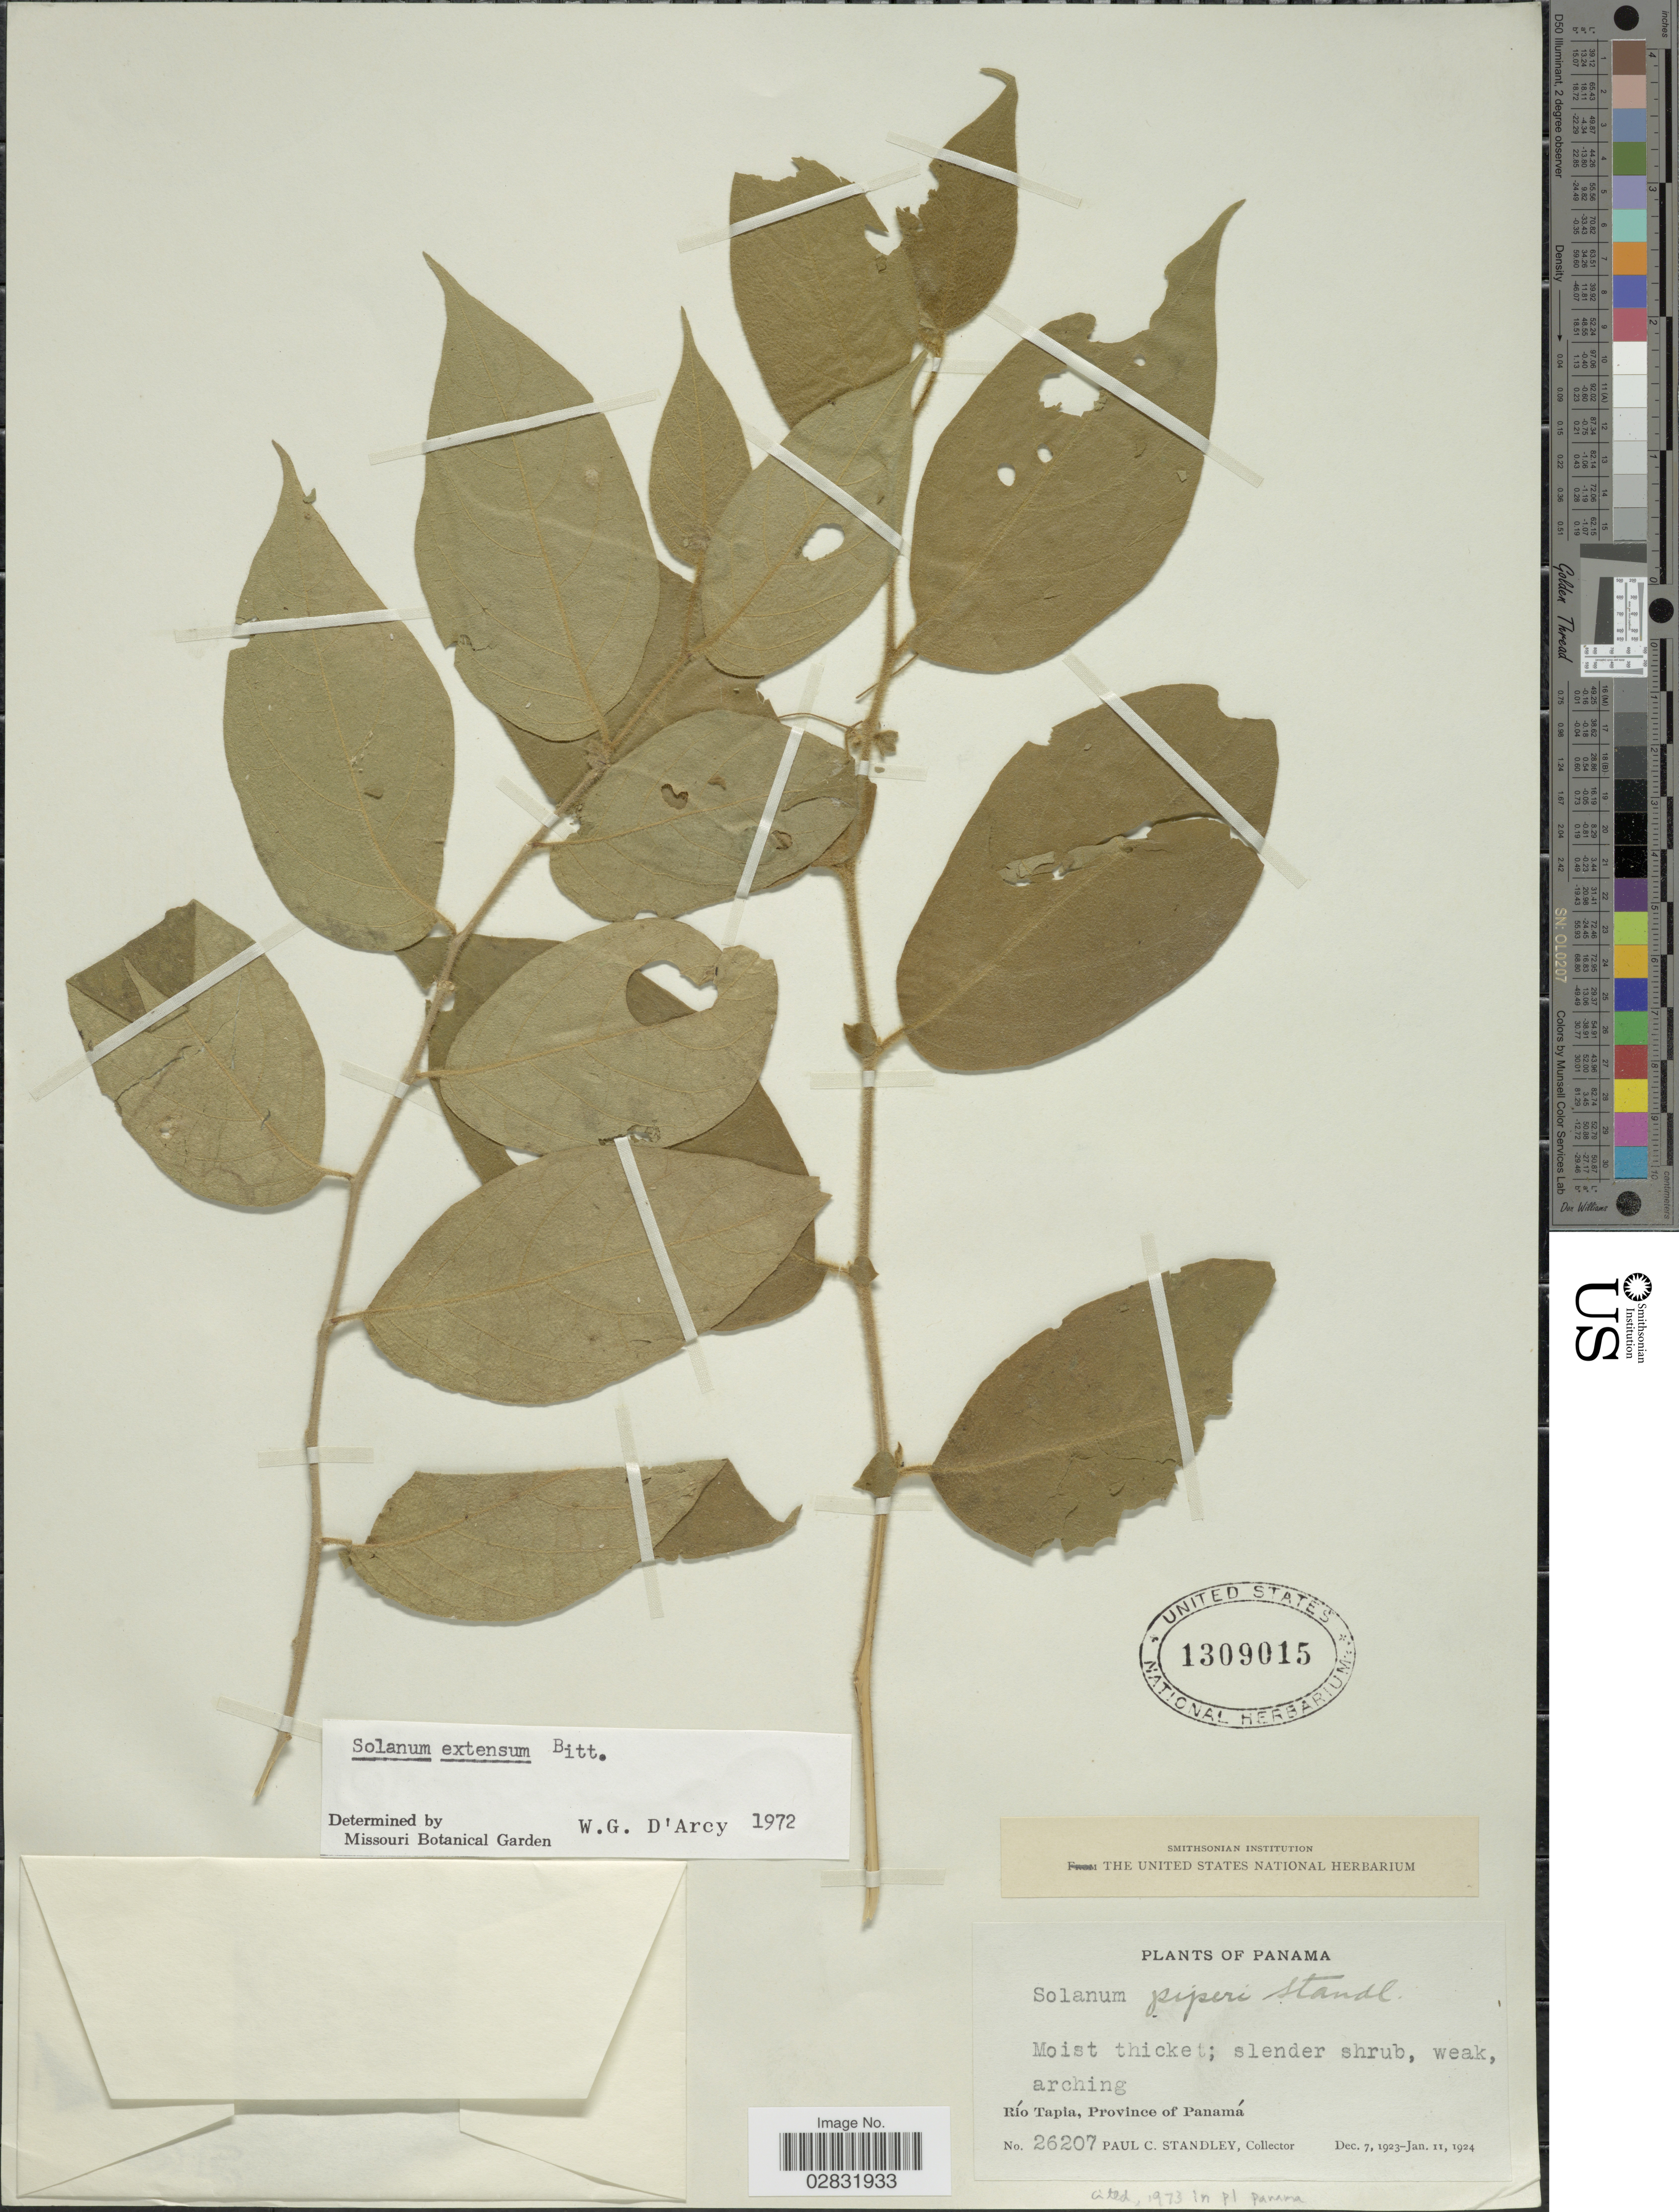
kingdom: Plantae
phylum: Tracheophyta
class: Magnoliopsida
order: Solanales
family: Solanaceae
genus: Solanum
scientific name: Solanum extensum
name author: Bitter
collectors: P. C. Standley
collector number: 26207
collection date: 1923-12-07/1924-01-11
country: Panama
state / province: Panamá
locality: Río Tapia, Province of Panamá.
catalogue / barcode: US 1309015